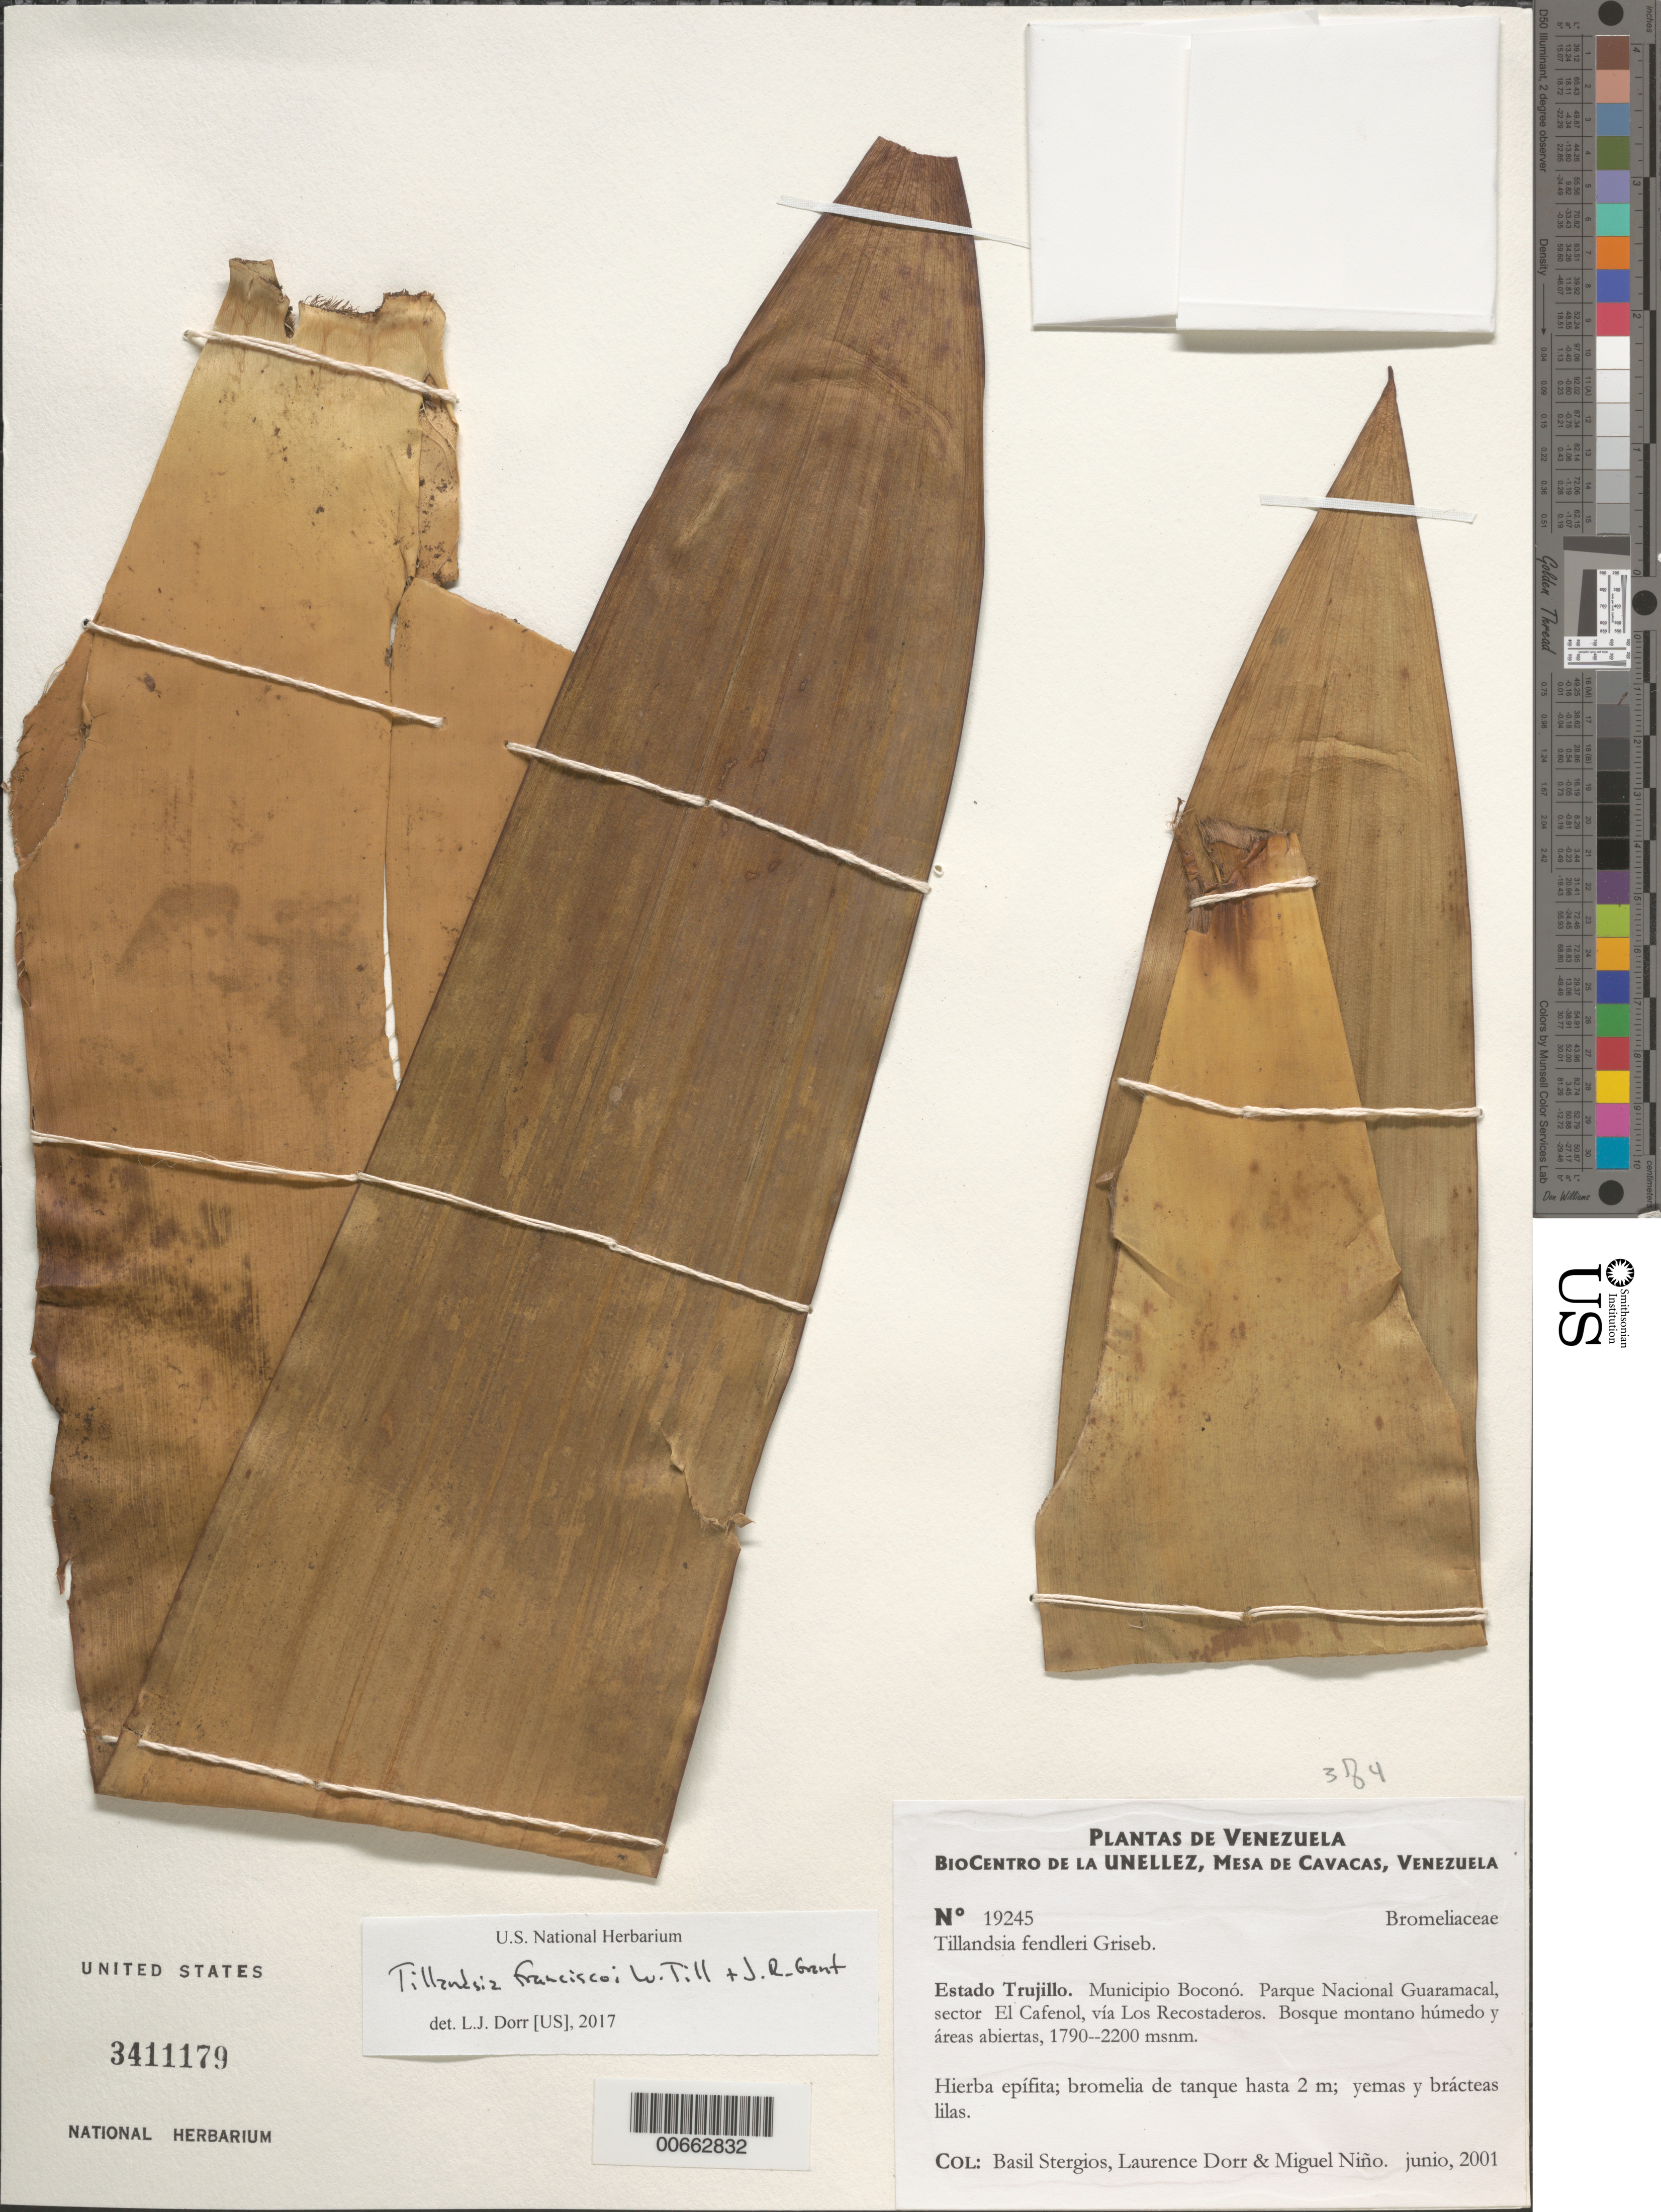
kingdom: Plantae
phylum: Tracheophyta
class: Liliopsida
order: Poales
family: Bromeliaceae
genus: Tillandsia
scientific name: Tillandsia francisci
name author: W. Till & J.R. Grant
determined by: Dorr, L. J., (BOT), Smithsonian Institution - National Museum of Natural History (UNITED STATES)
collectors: B. G. Stergios, L. J. Dorr & S. M. Niño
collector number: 19245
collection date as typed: Jun 2001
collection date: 2001-06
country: Venezuela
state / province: Trujillo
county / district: Boconó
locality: Parque Nacional Guaramacal, sector El Cafenol vía Los Recostaderos.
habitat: Bosque montano húmedo y áreas abiertas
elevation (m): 1790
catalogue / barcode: US 3411179